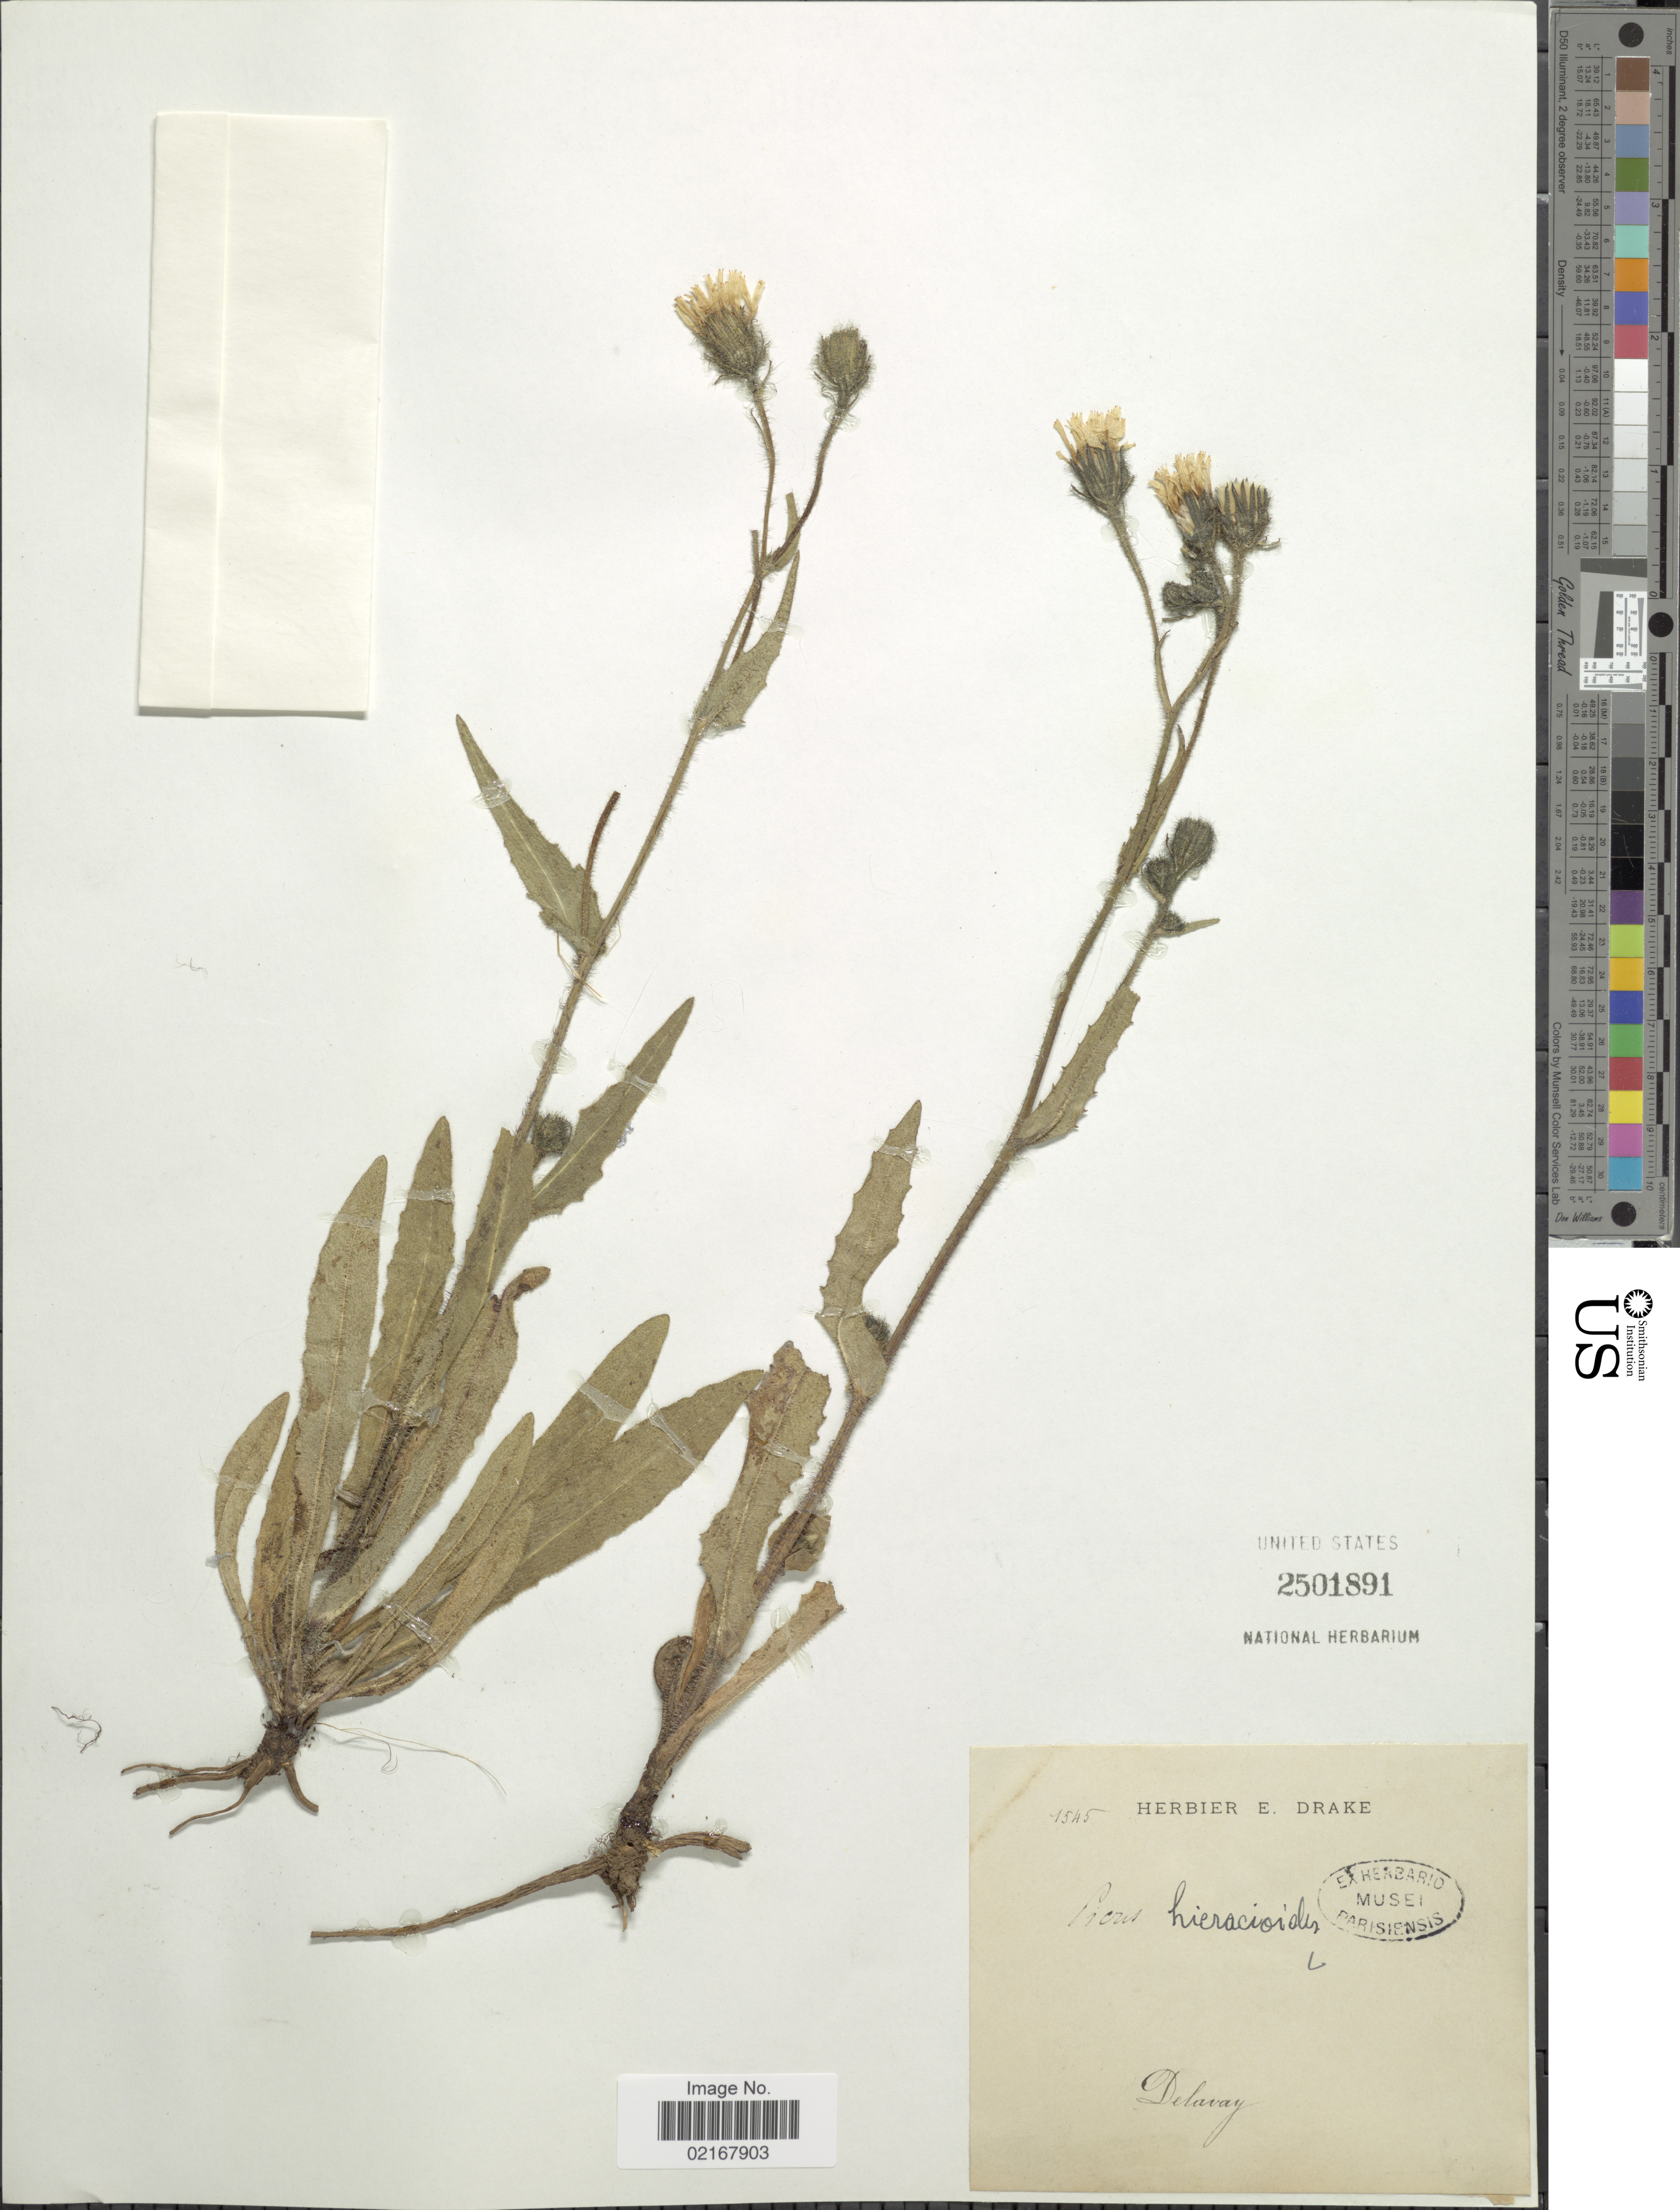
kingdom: Plantae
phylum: Tracheophyta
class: Magnoliopsida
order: Asterales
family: Asteraceae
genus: Picris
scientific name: Picris hieracioides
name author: L.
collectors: Delavay, --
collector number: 1545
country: China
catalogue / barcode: US 2501891